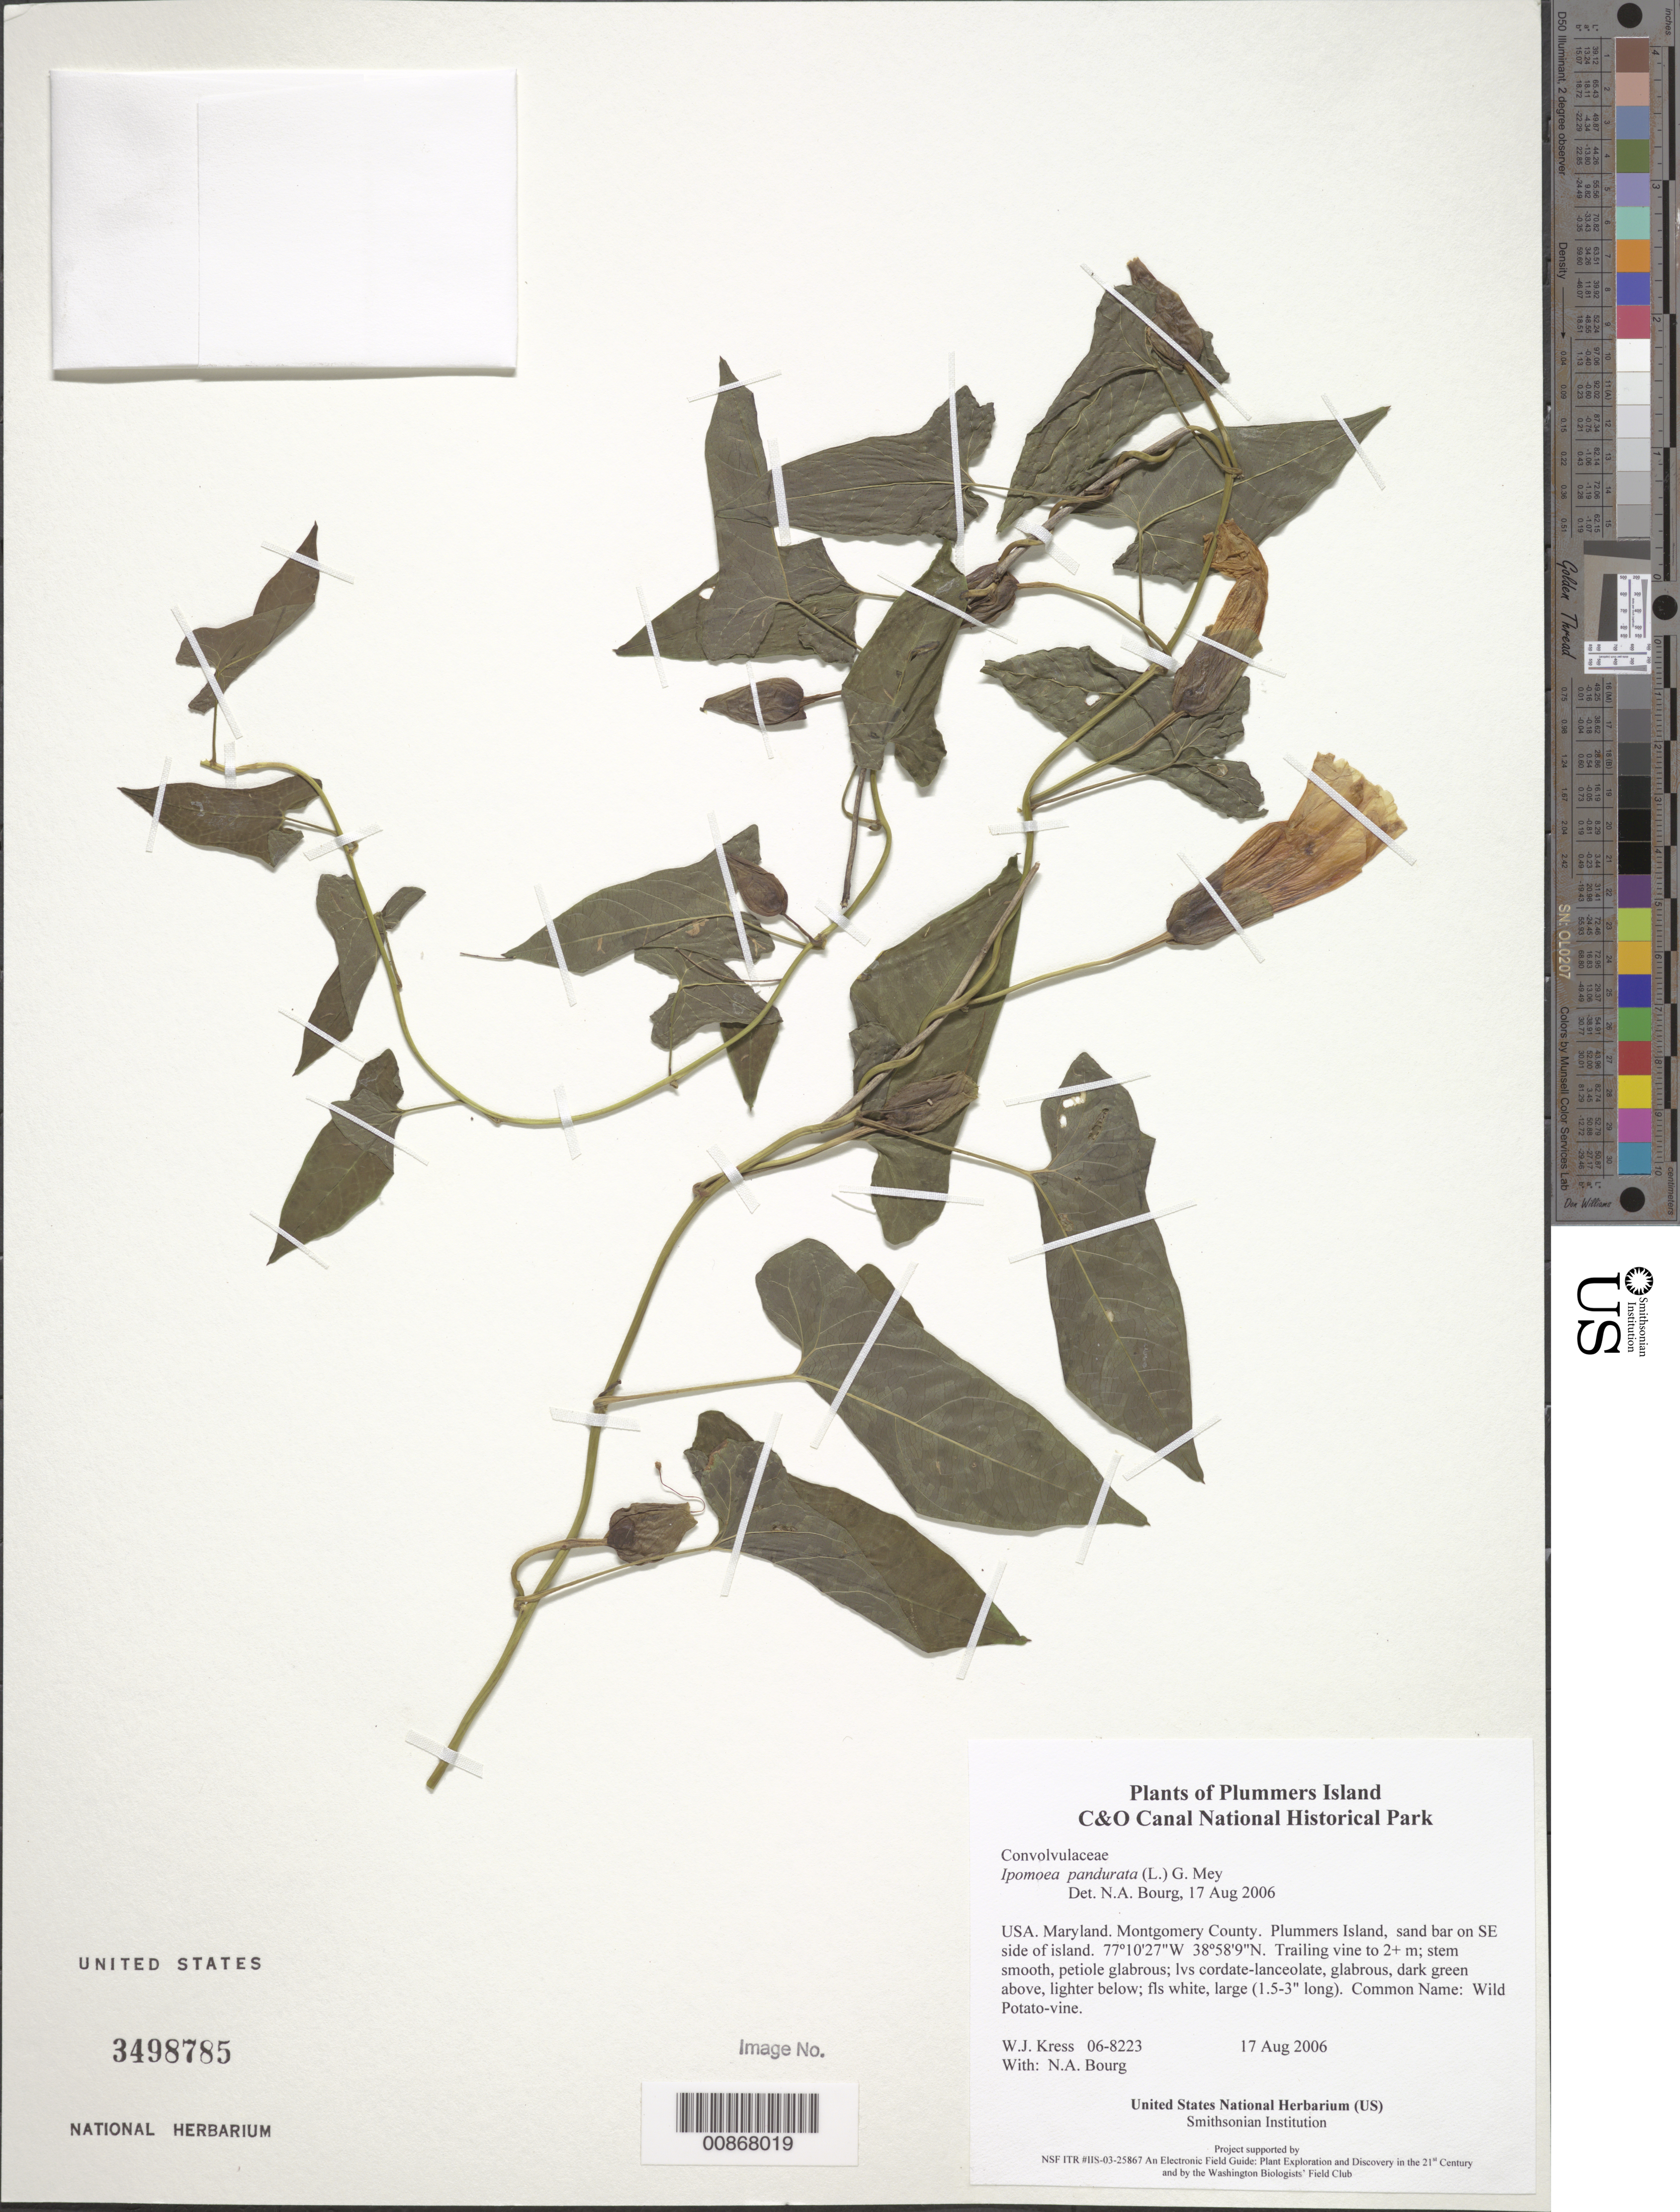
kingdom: Plantae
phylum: Tracheophyta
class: Magnoliopsida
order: Solanales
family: Convolvulaceae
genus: Ipomoea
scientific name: Ipomoea pandurata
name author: (L.) G. Mey.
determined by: Bourg, N. A.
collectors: W. J. Kress & N. A. Bourg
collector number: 06-8223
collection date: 2006-08-17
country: United States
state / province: Maryland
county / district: Montgomery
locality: Chesapeake and Ohio Canal National Historical Park, Plummers Island, sand bar on SE side of island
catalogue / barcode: US 3498785